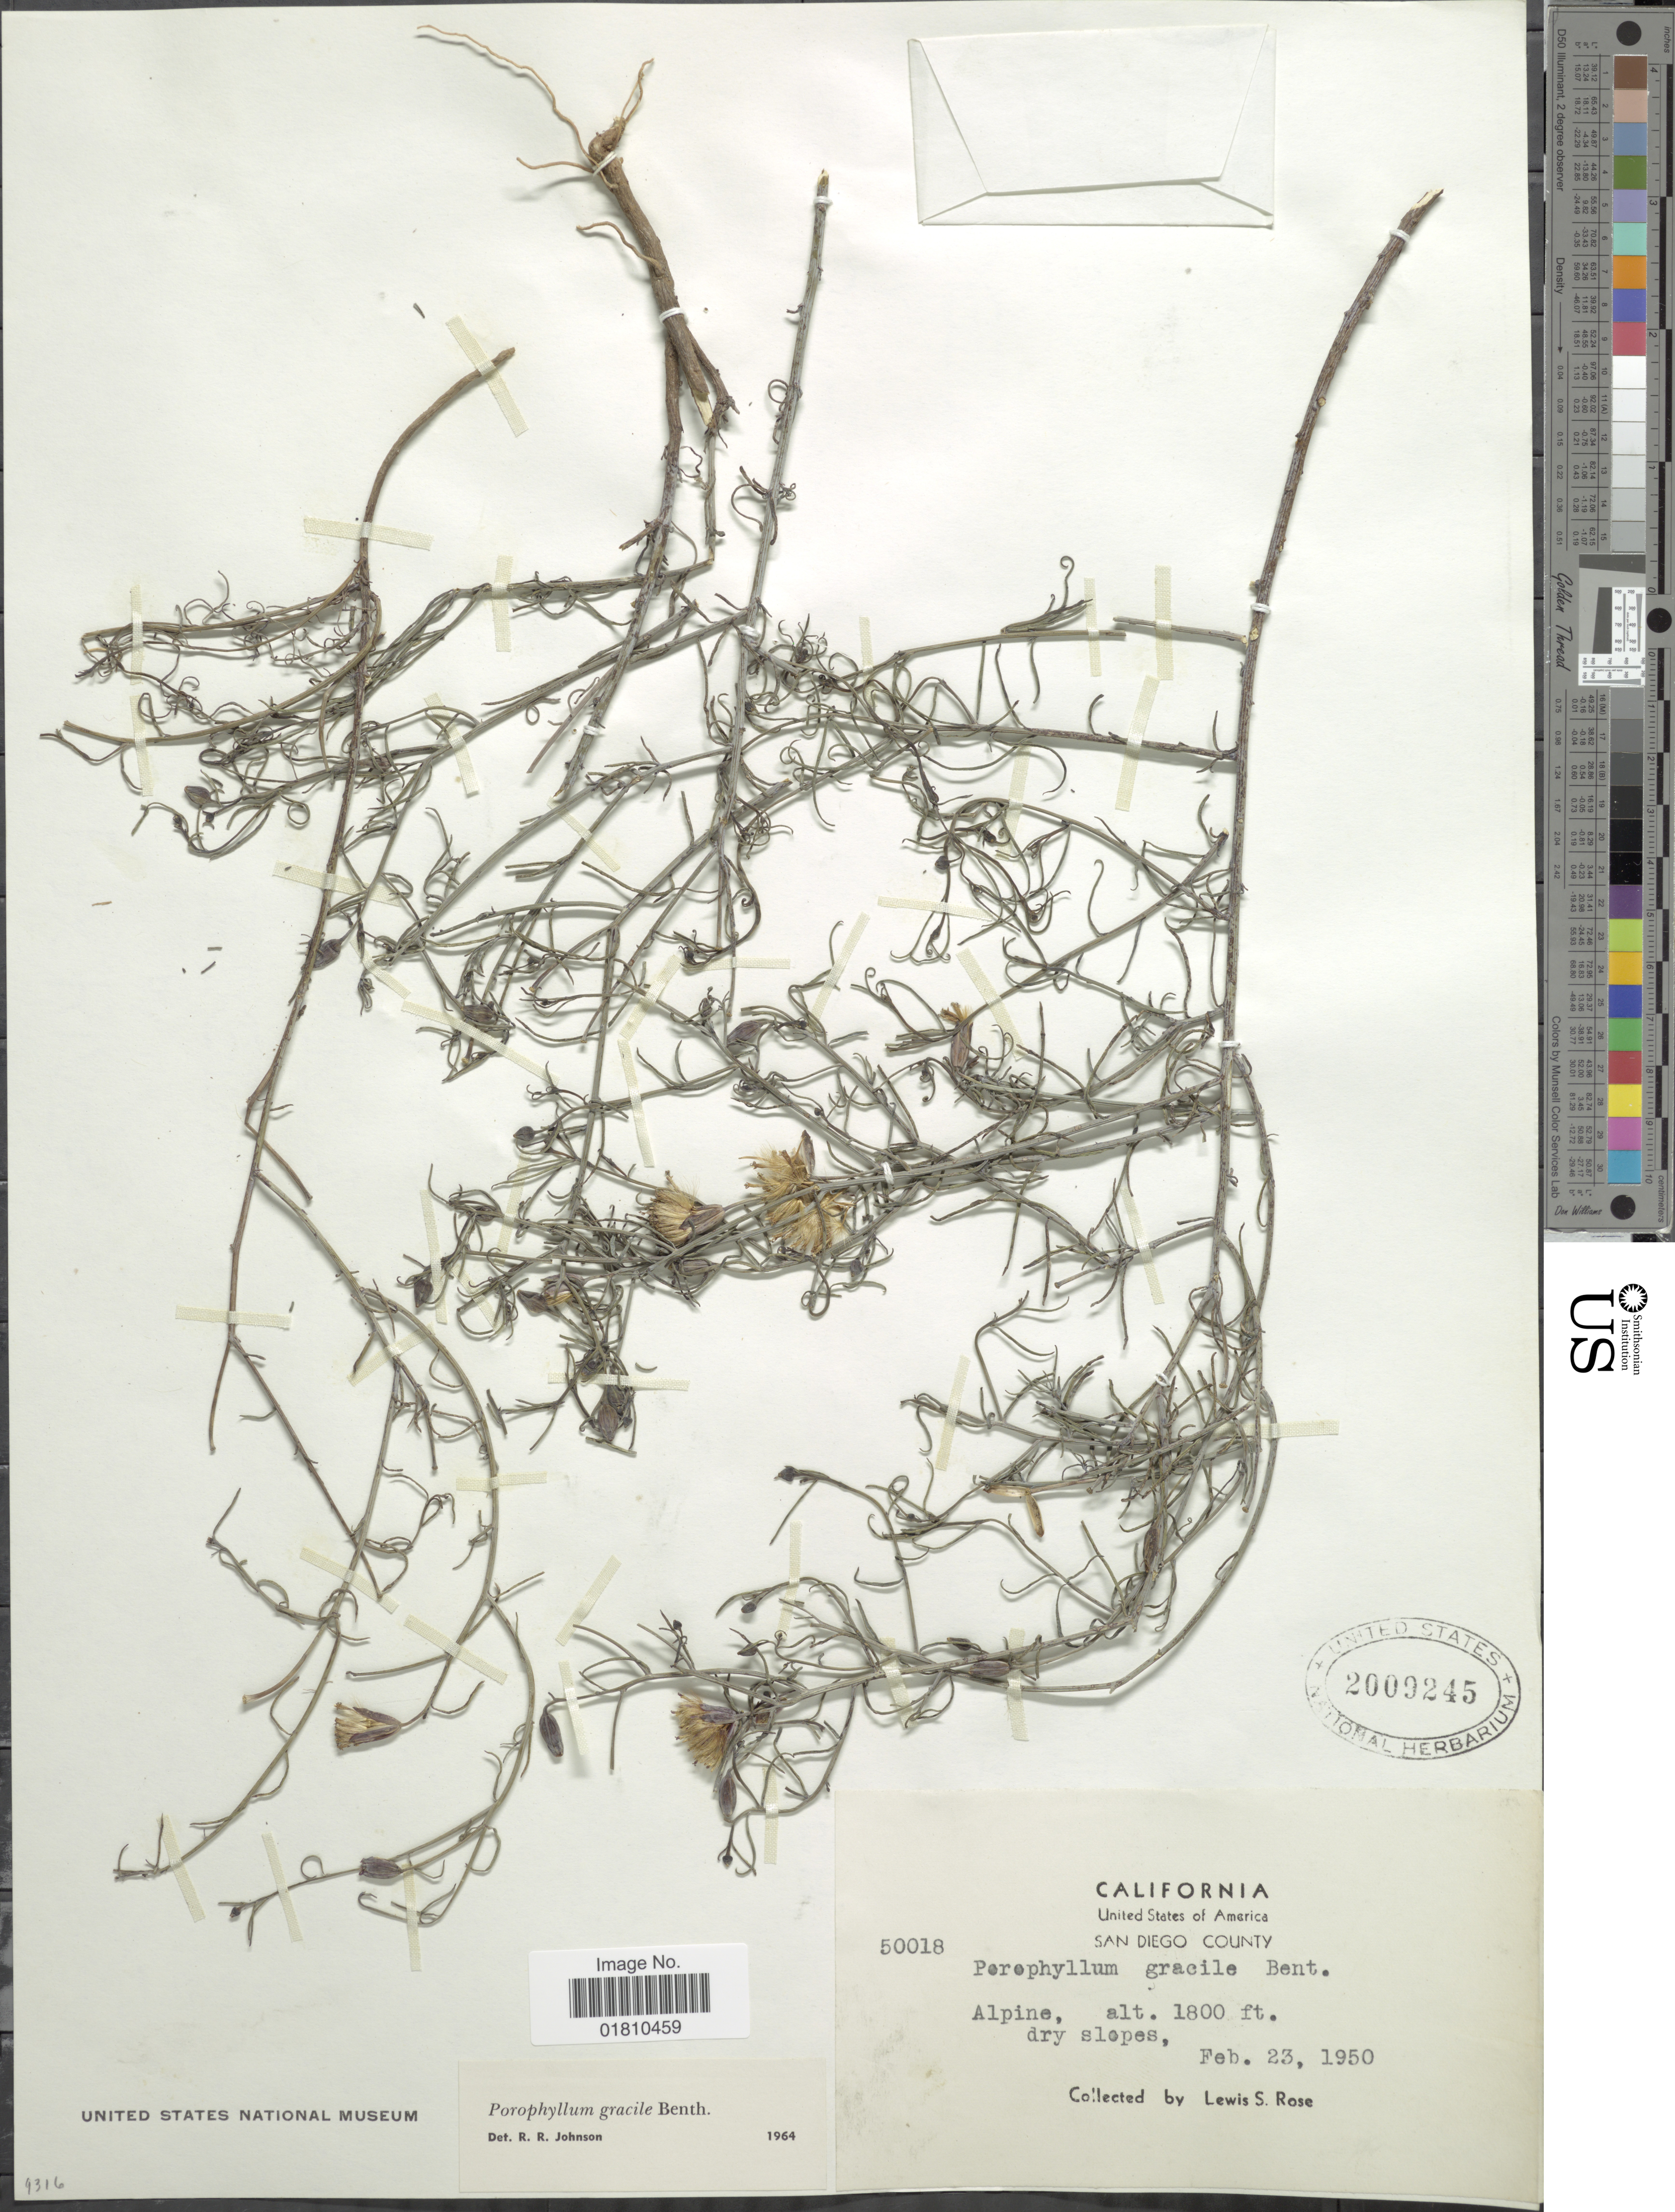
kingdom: Plantae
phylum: Tracheophyta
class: Magnoliopsida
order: Asterales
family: Asteraceae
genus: Porophyllum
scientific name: Porophyllum gracile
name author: Benth.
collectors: L. S. Rose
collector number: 50018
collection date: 1950-02-23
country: United States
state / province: California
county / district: San Diego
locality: San Diego County, Alpine, dry slopes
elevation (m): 549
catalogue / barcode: US 2009245